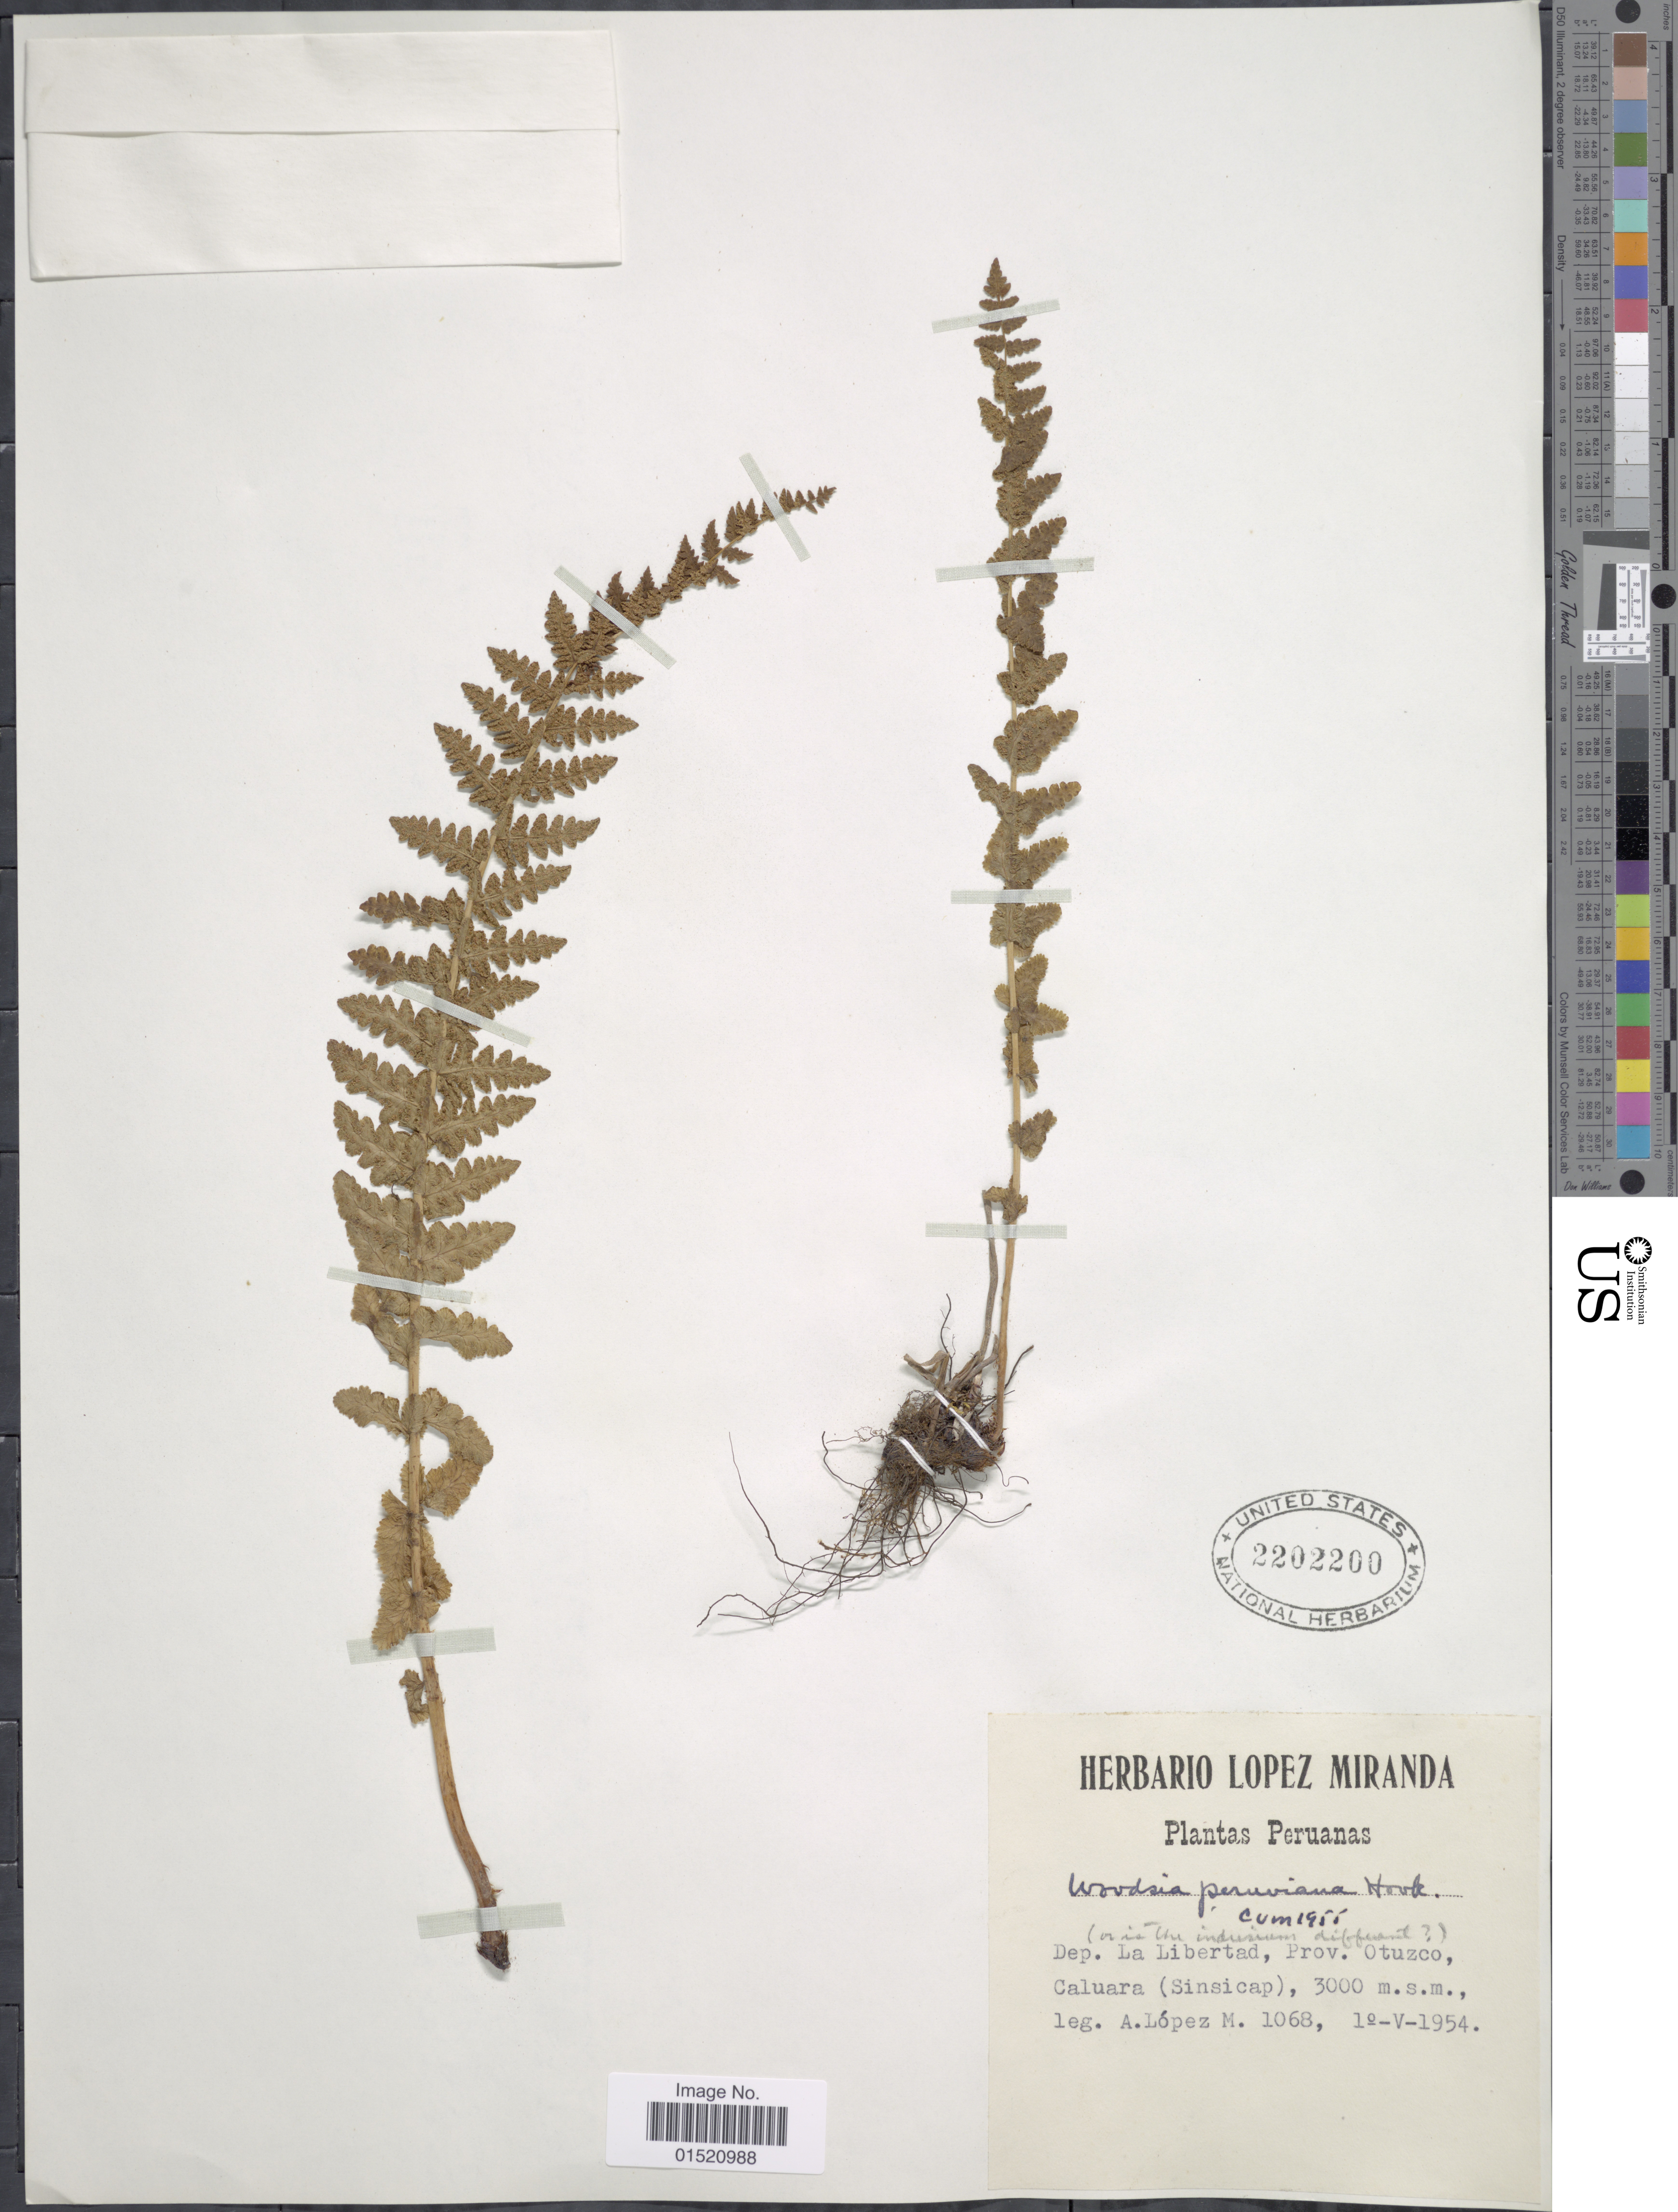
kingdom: Plantae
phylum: Tracheophyta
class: Polypodiopsida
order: Polypodiales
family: Woodsiaceae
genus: Woodsia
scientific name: Woodsia montevidensis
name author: (Spreng.) Hieron.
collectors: A. López M.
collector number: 1068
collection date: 1954-05-10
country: Peru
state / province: La Libertad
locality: Dep. La Livertad, Prov. Otuzco, Caluara (Sinsicap)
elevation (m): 3000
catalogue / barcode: US 2202200